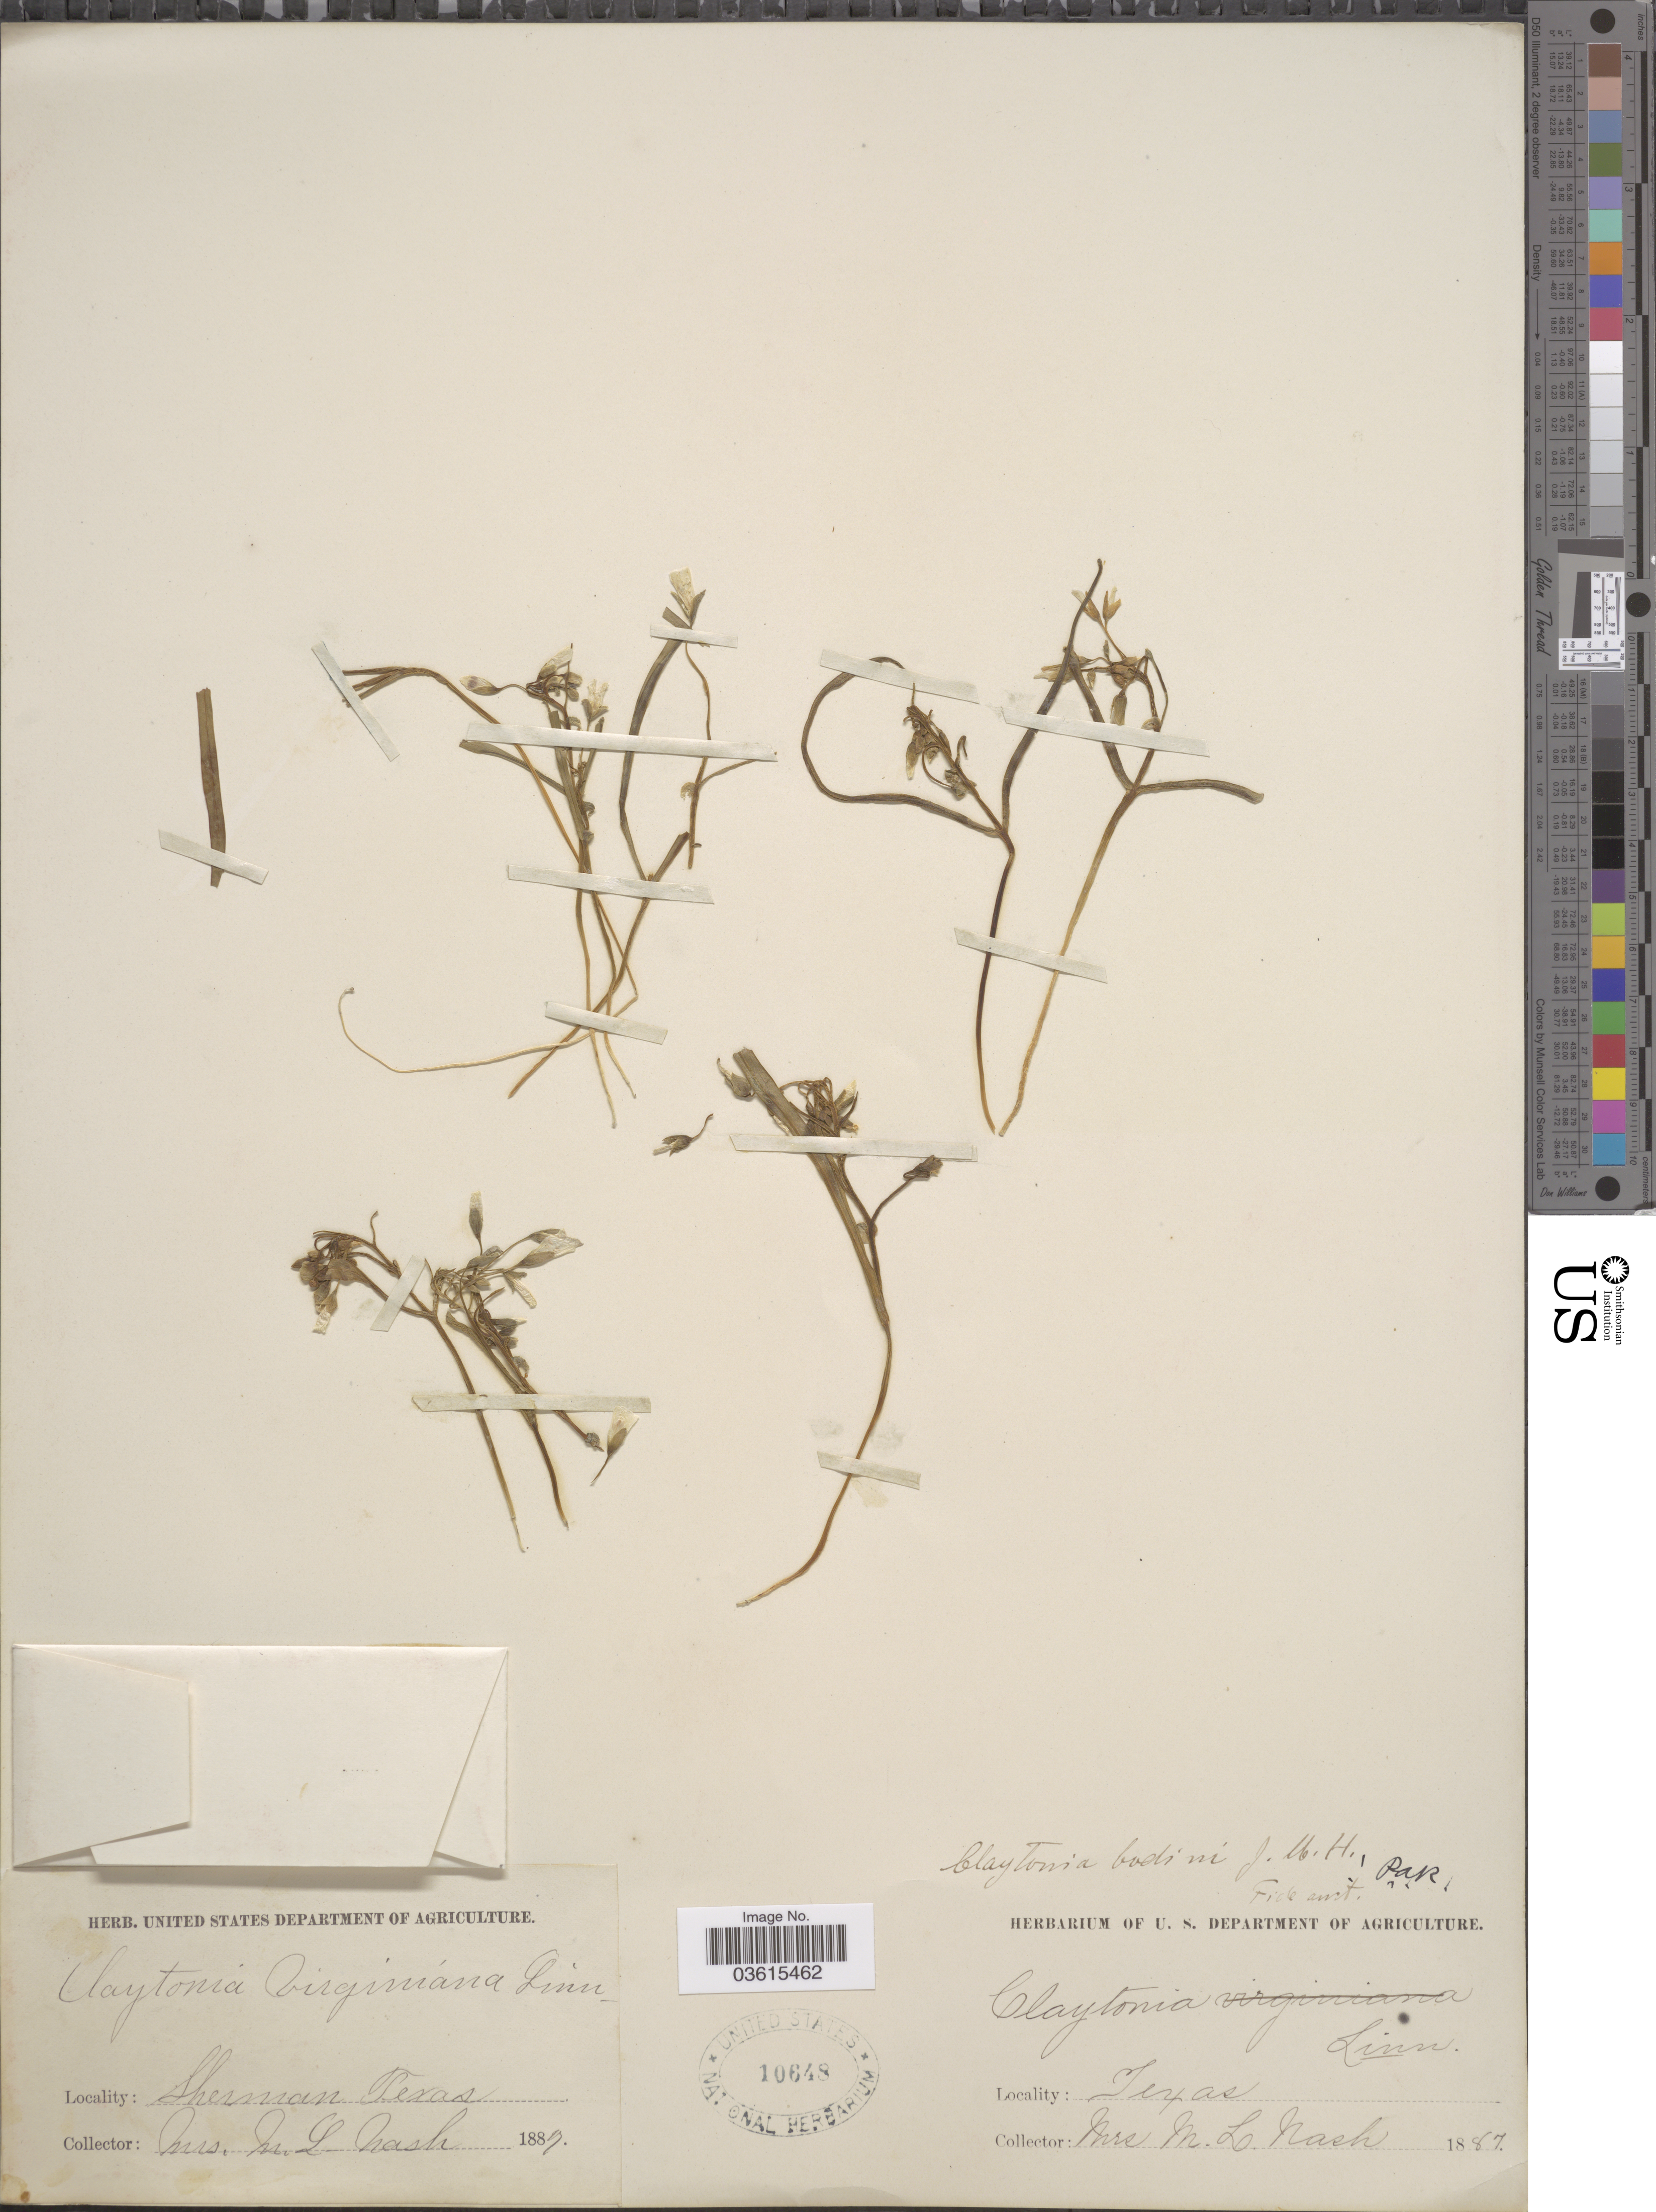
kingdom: Plantae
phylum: Tracheophyta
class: Magnoliopsida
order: Caryophyllales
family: Montiaceae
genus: Claytonia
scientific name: Claytonia virginica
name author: L.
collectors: M. L. Nash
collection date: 1887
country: United States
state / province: Texas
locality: Sherman.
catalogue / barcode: US 10648